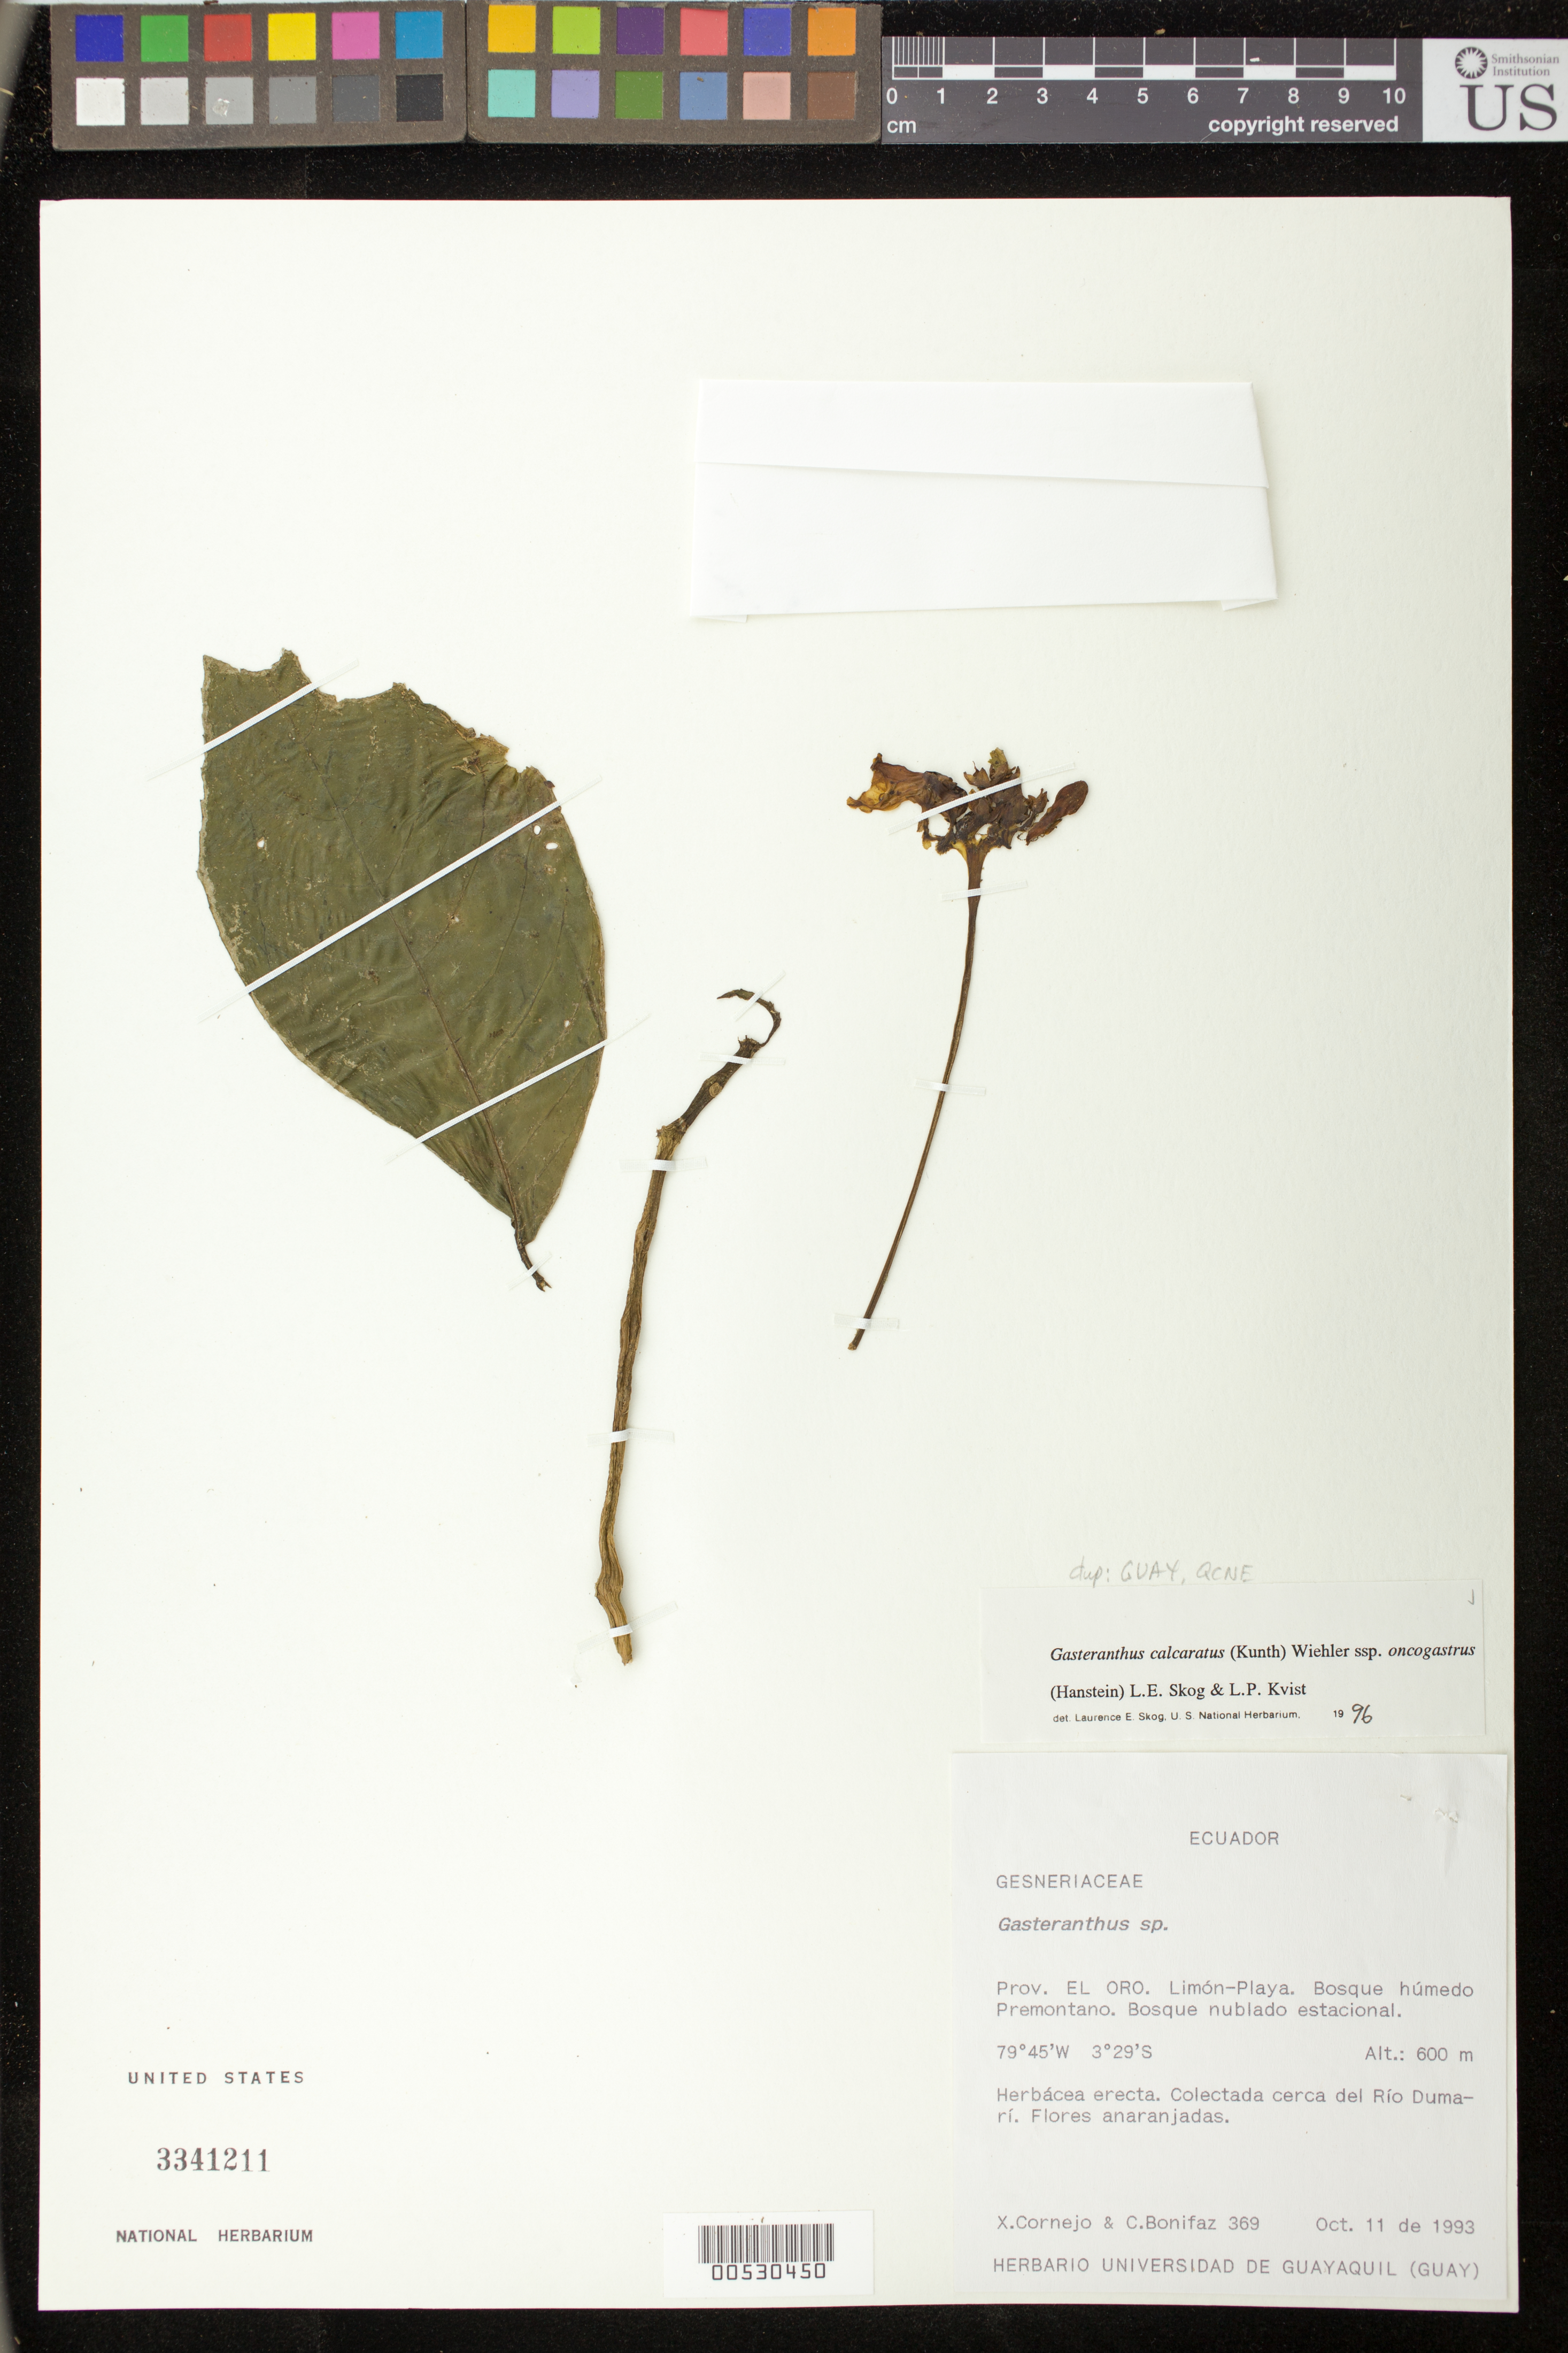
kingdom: Plantae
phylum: Tracheophyta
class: Magnoliopsida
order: Lamiales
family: Gesneriaceae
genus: Sinningia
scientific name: Sinningia incarnata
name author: (Aubl.) D.L. Denham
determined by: Skog, Laurence E.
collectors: X. F. Cornejo & C. Bonifaz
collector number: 369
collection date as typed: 11 Oct 1993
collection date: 1993-10-11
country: Ecuador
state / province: El Oro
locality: Limón-Playa; colectada cerca del Río Dumarí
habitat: Bosque húmedo premontano, bosque nublado estacional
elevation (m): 600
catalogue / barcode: US 3341211